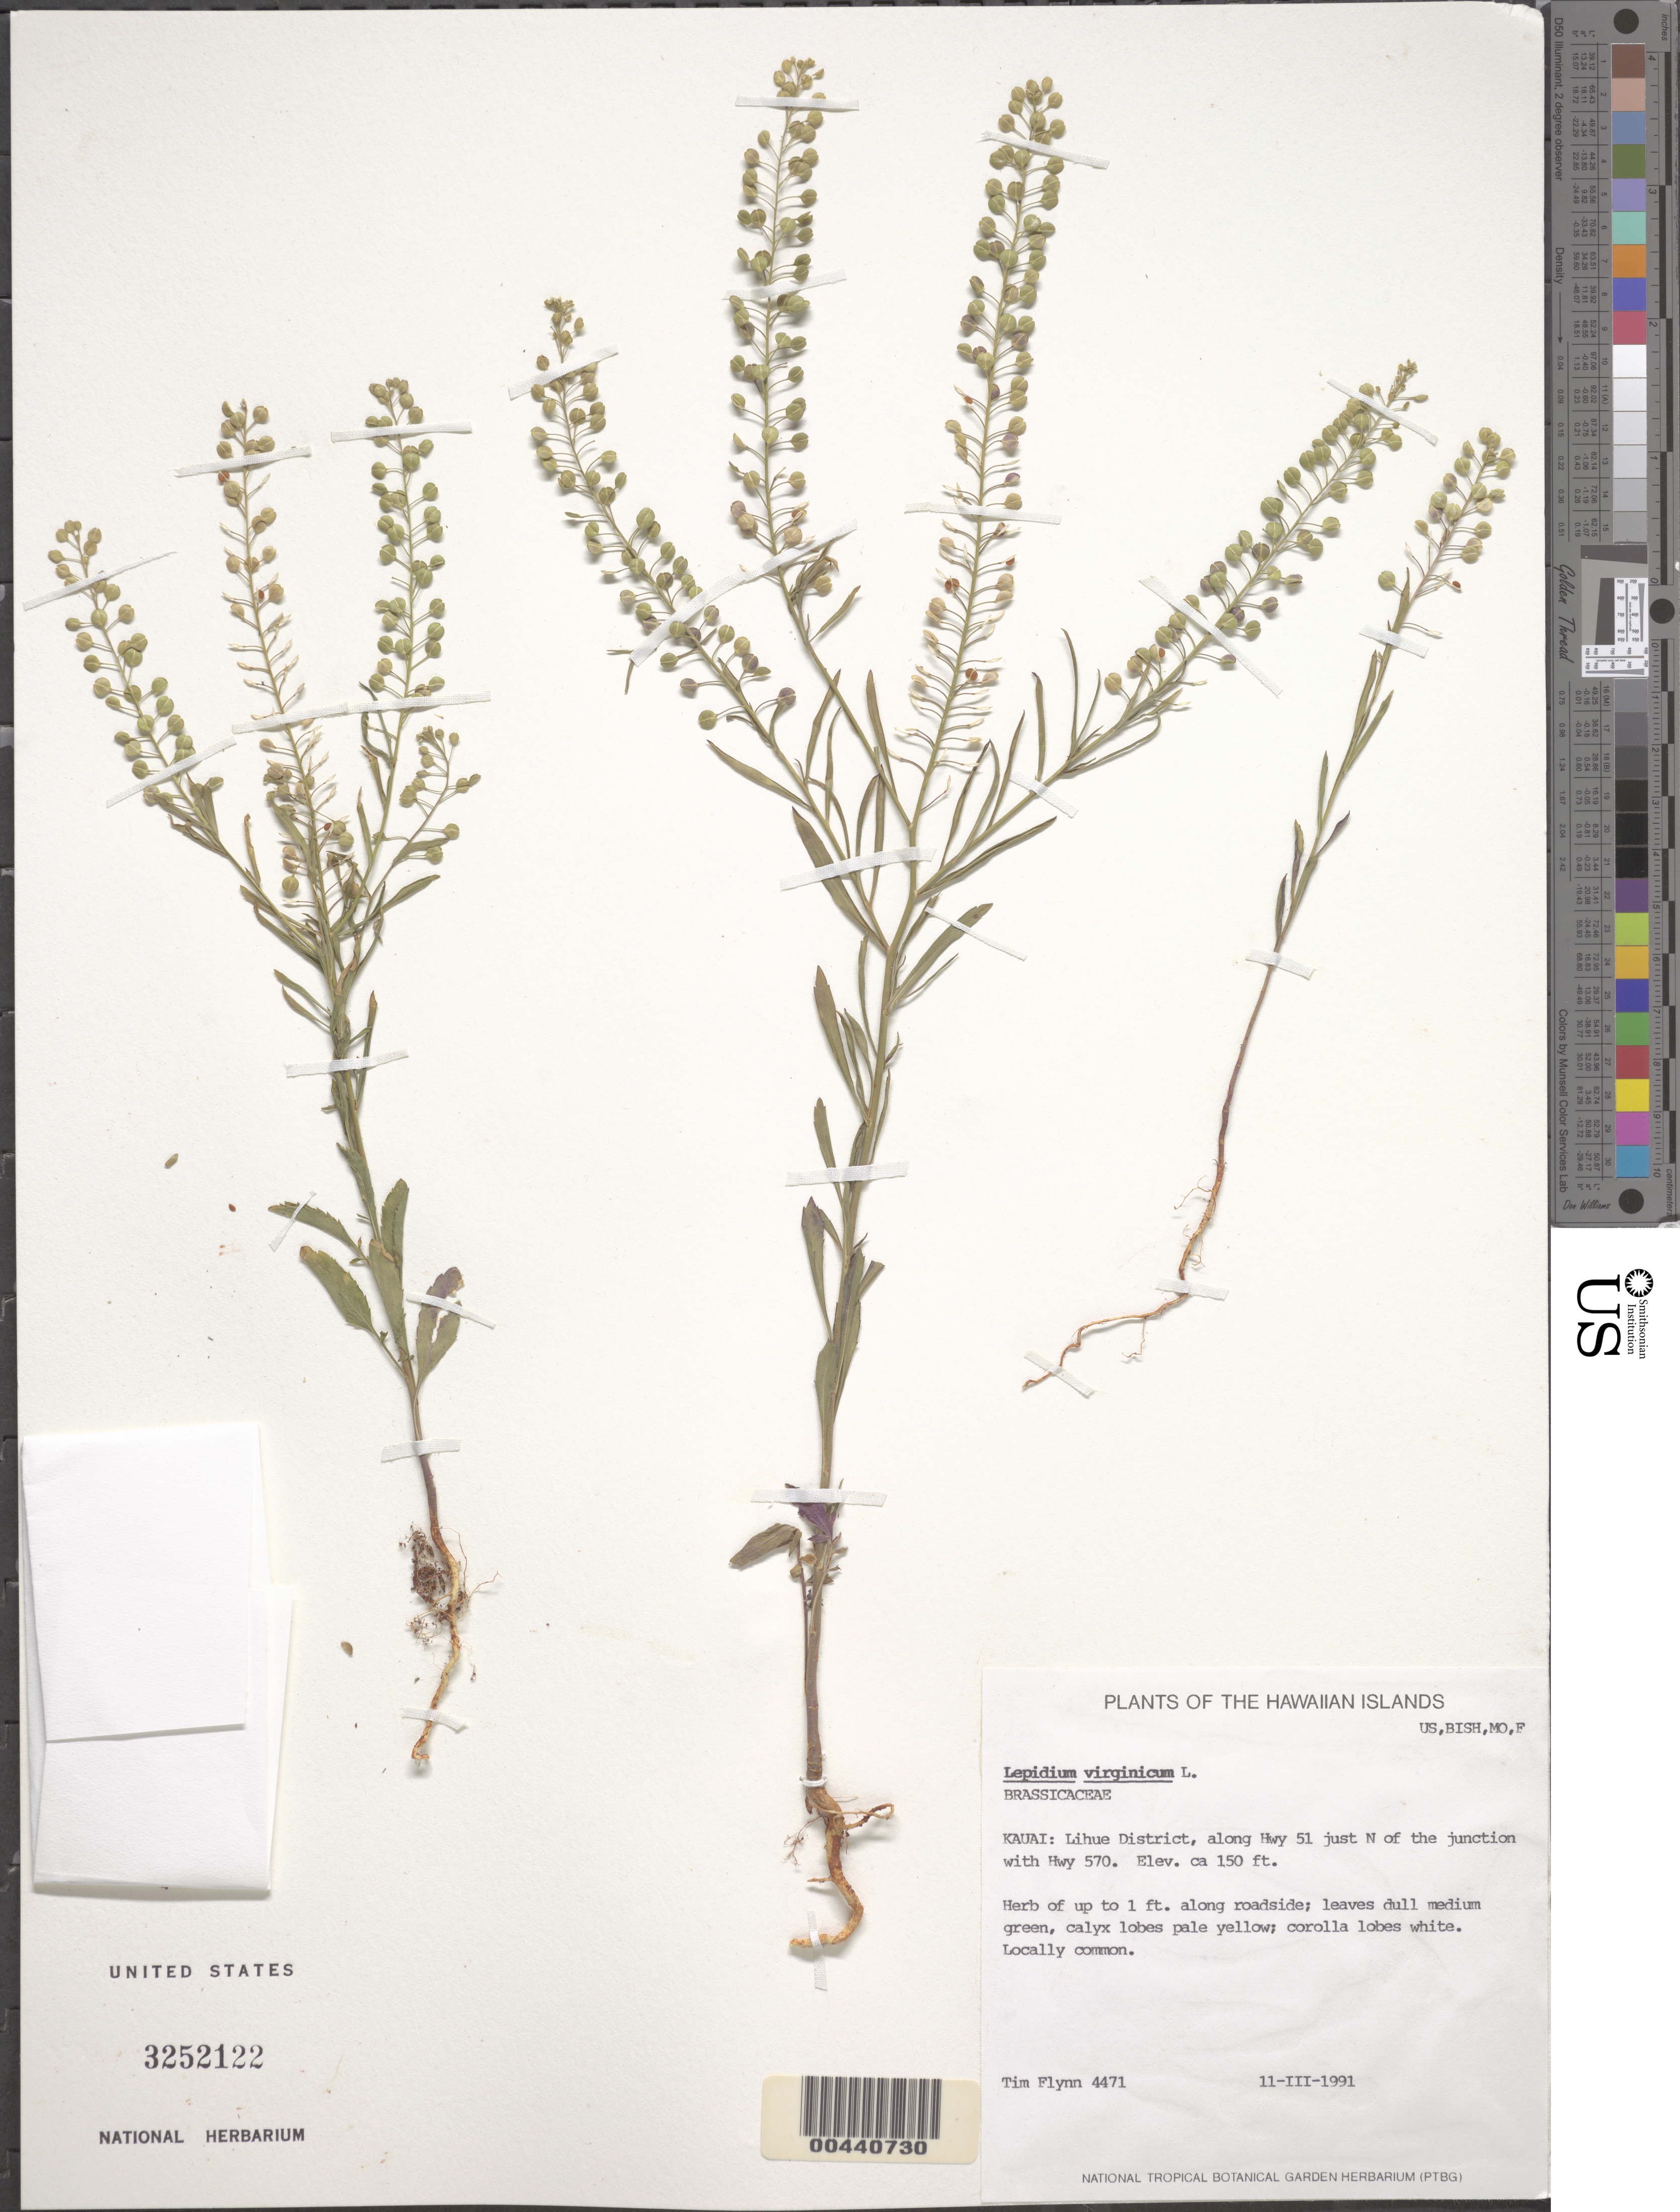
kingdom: Plantae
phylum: Tracheophyta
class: Magnoliopsida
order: Brassicales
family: Brassicaceae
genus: Lepidium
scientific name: Lepidium virginicum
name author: L.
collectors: T. W. Flynn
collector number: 4471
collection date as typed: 11 Mar 1991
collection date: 1991-03-11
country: United States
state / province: Hawaii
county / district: Kauai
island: Kaua'i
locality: Lihue District, along Hwy 51 just north of the junction with Hwy 570.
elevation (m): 46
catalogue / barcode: US 3252122